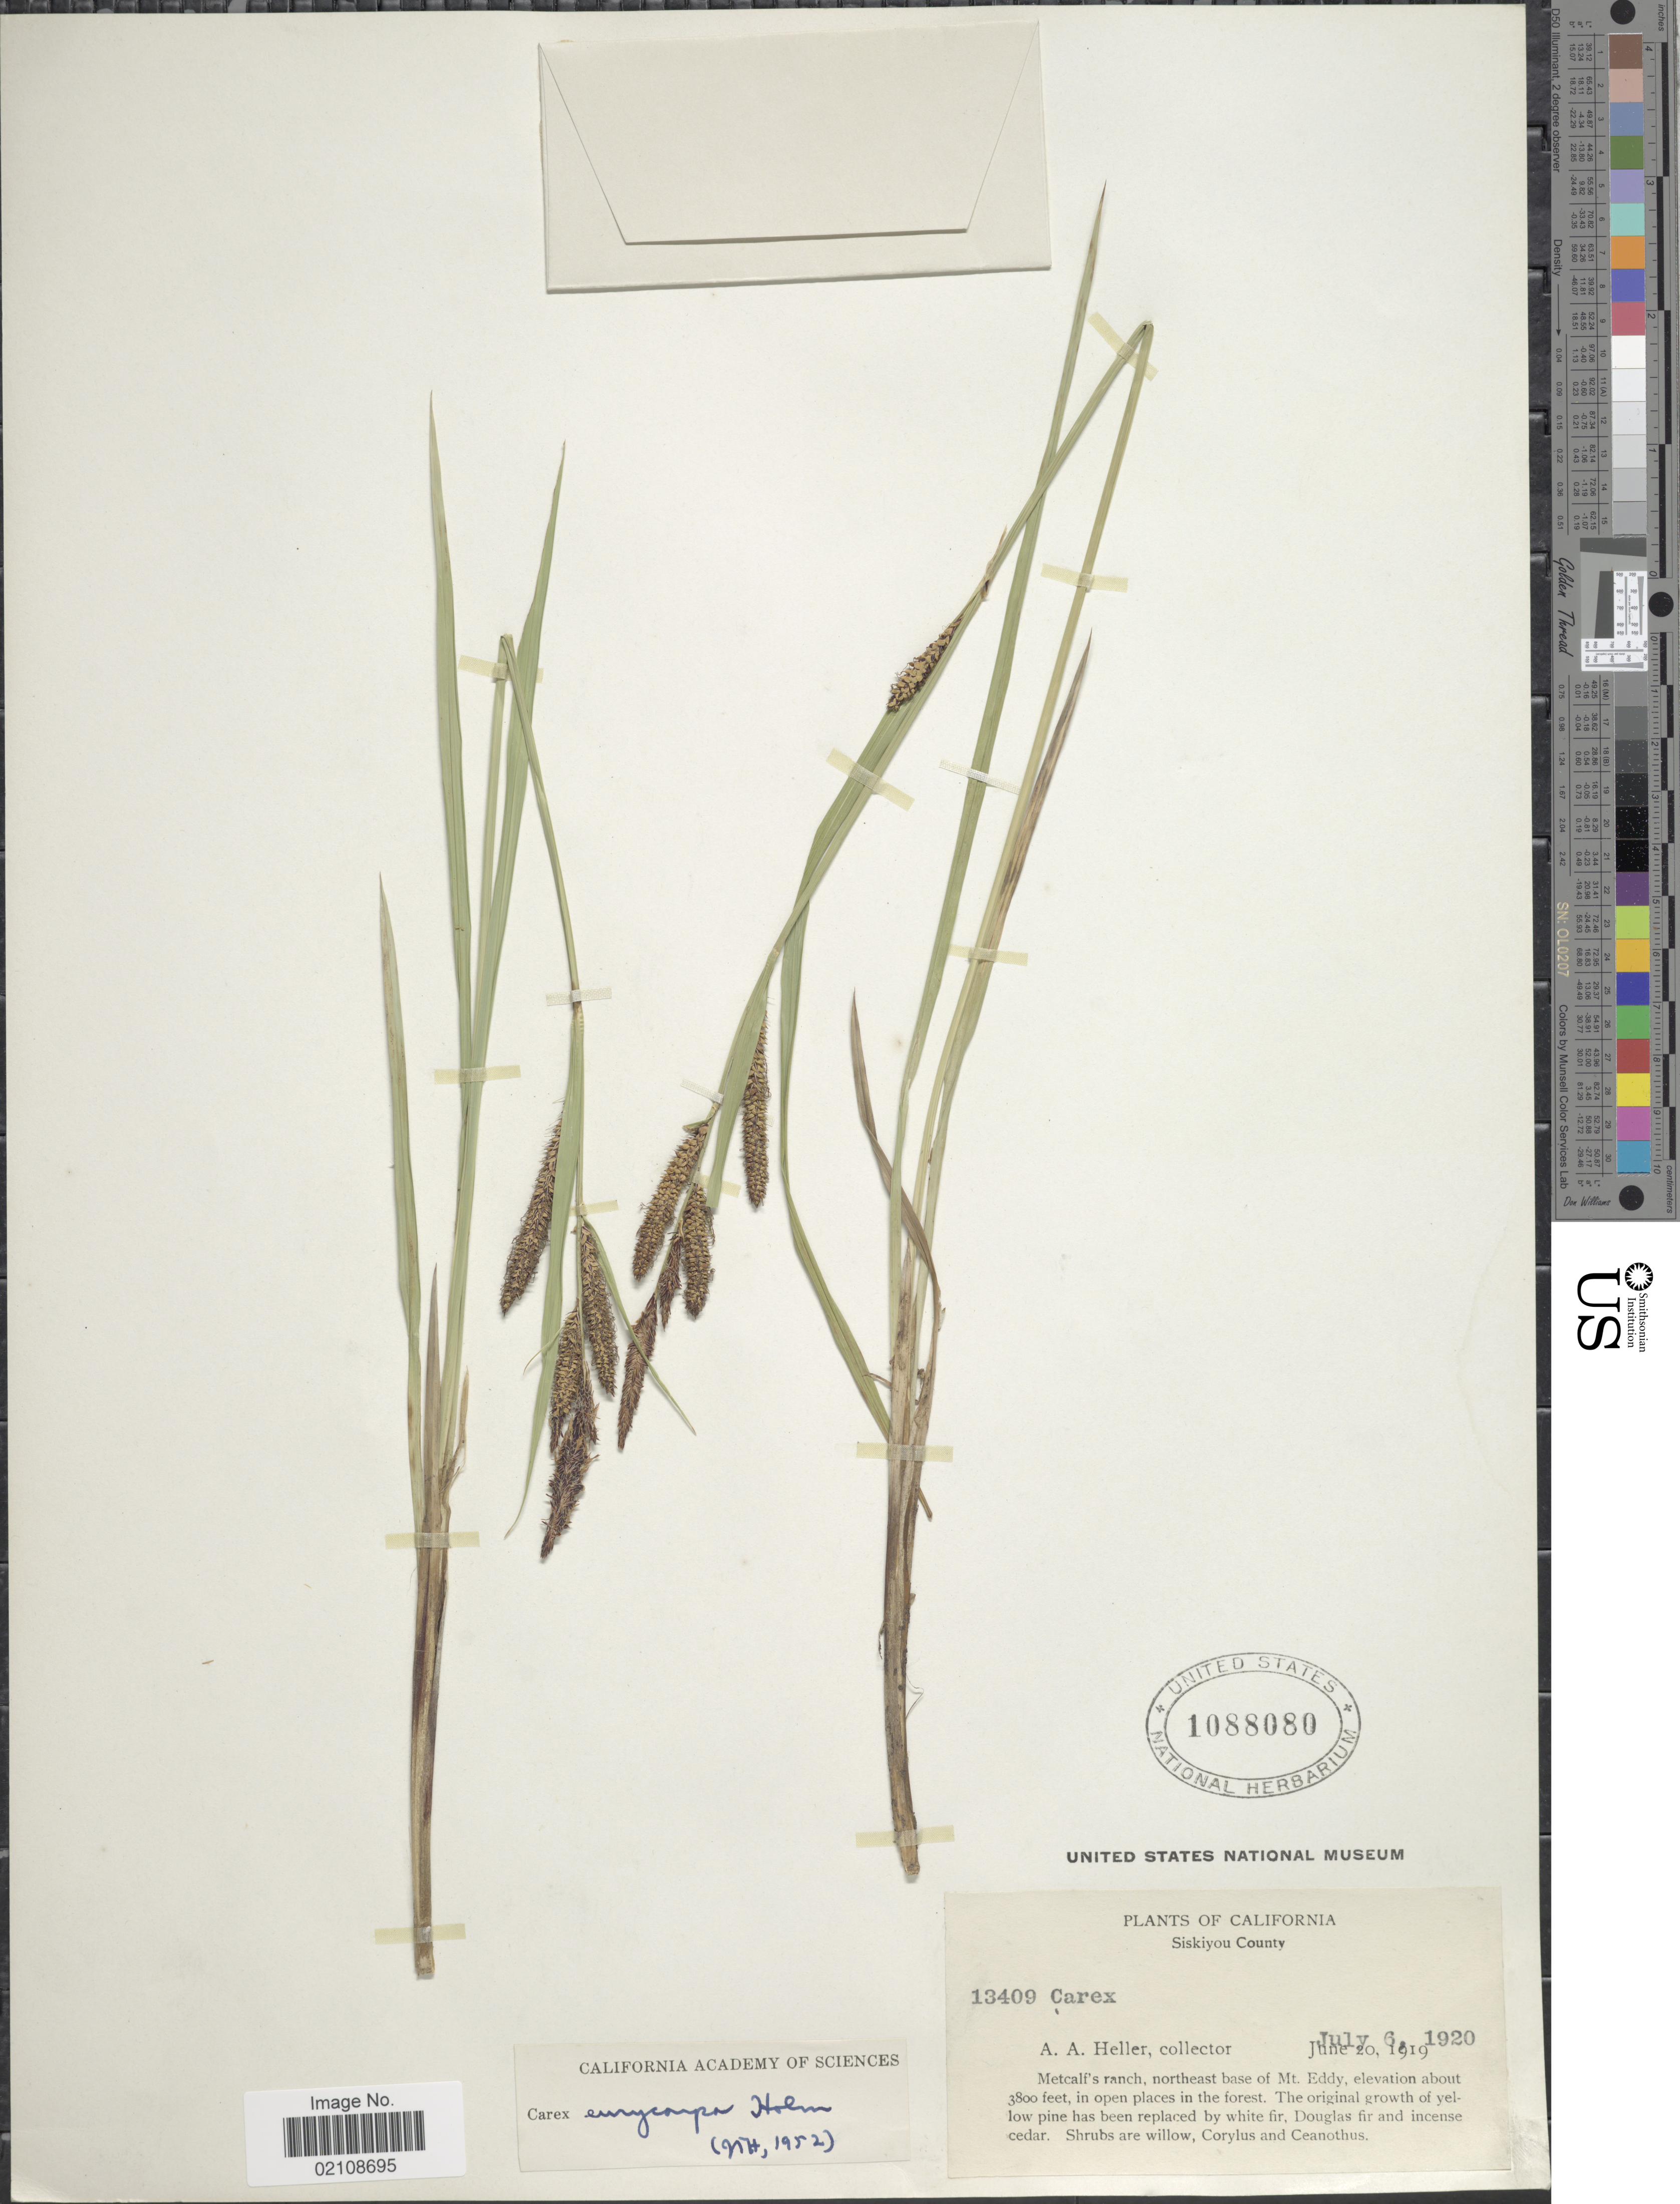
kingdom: Plantae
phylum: Tracheophyta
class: Liliopsida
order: Poales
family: Cyperaceae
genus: Carex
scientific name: Carex angustata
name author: Boott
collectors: A. A. Heller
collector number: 13409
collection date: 1920-07-06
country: United States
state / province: California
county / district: Siskiyou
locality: Siskiyou County, Metcalf's ranch, northeast of Mt. Eddy, in open places in forest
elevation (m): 1158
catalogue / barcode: US 1088080